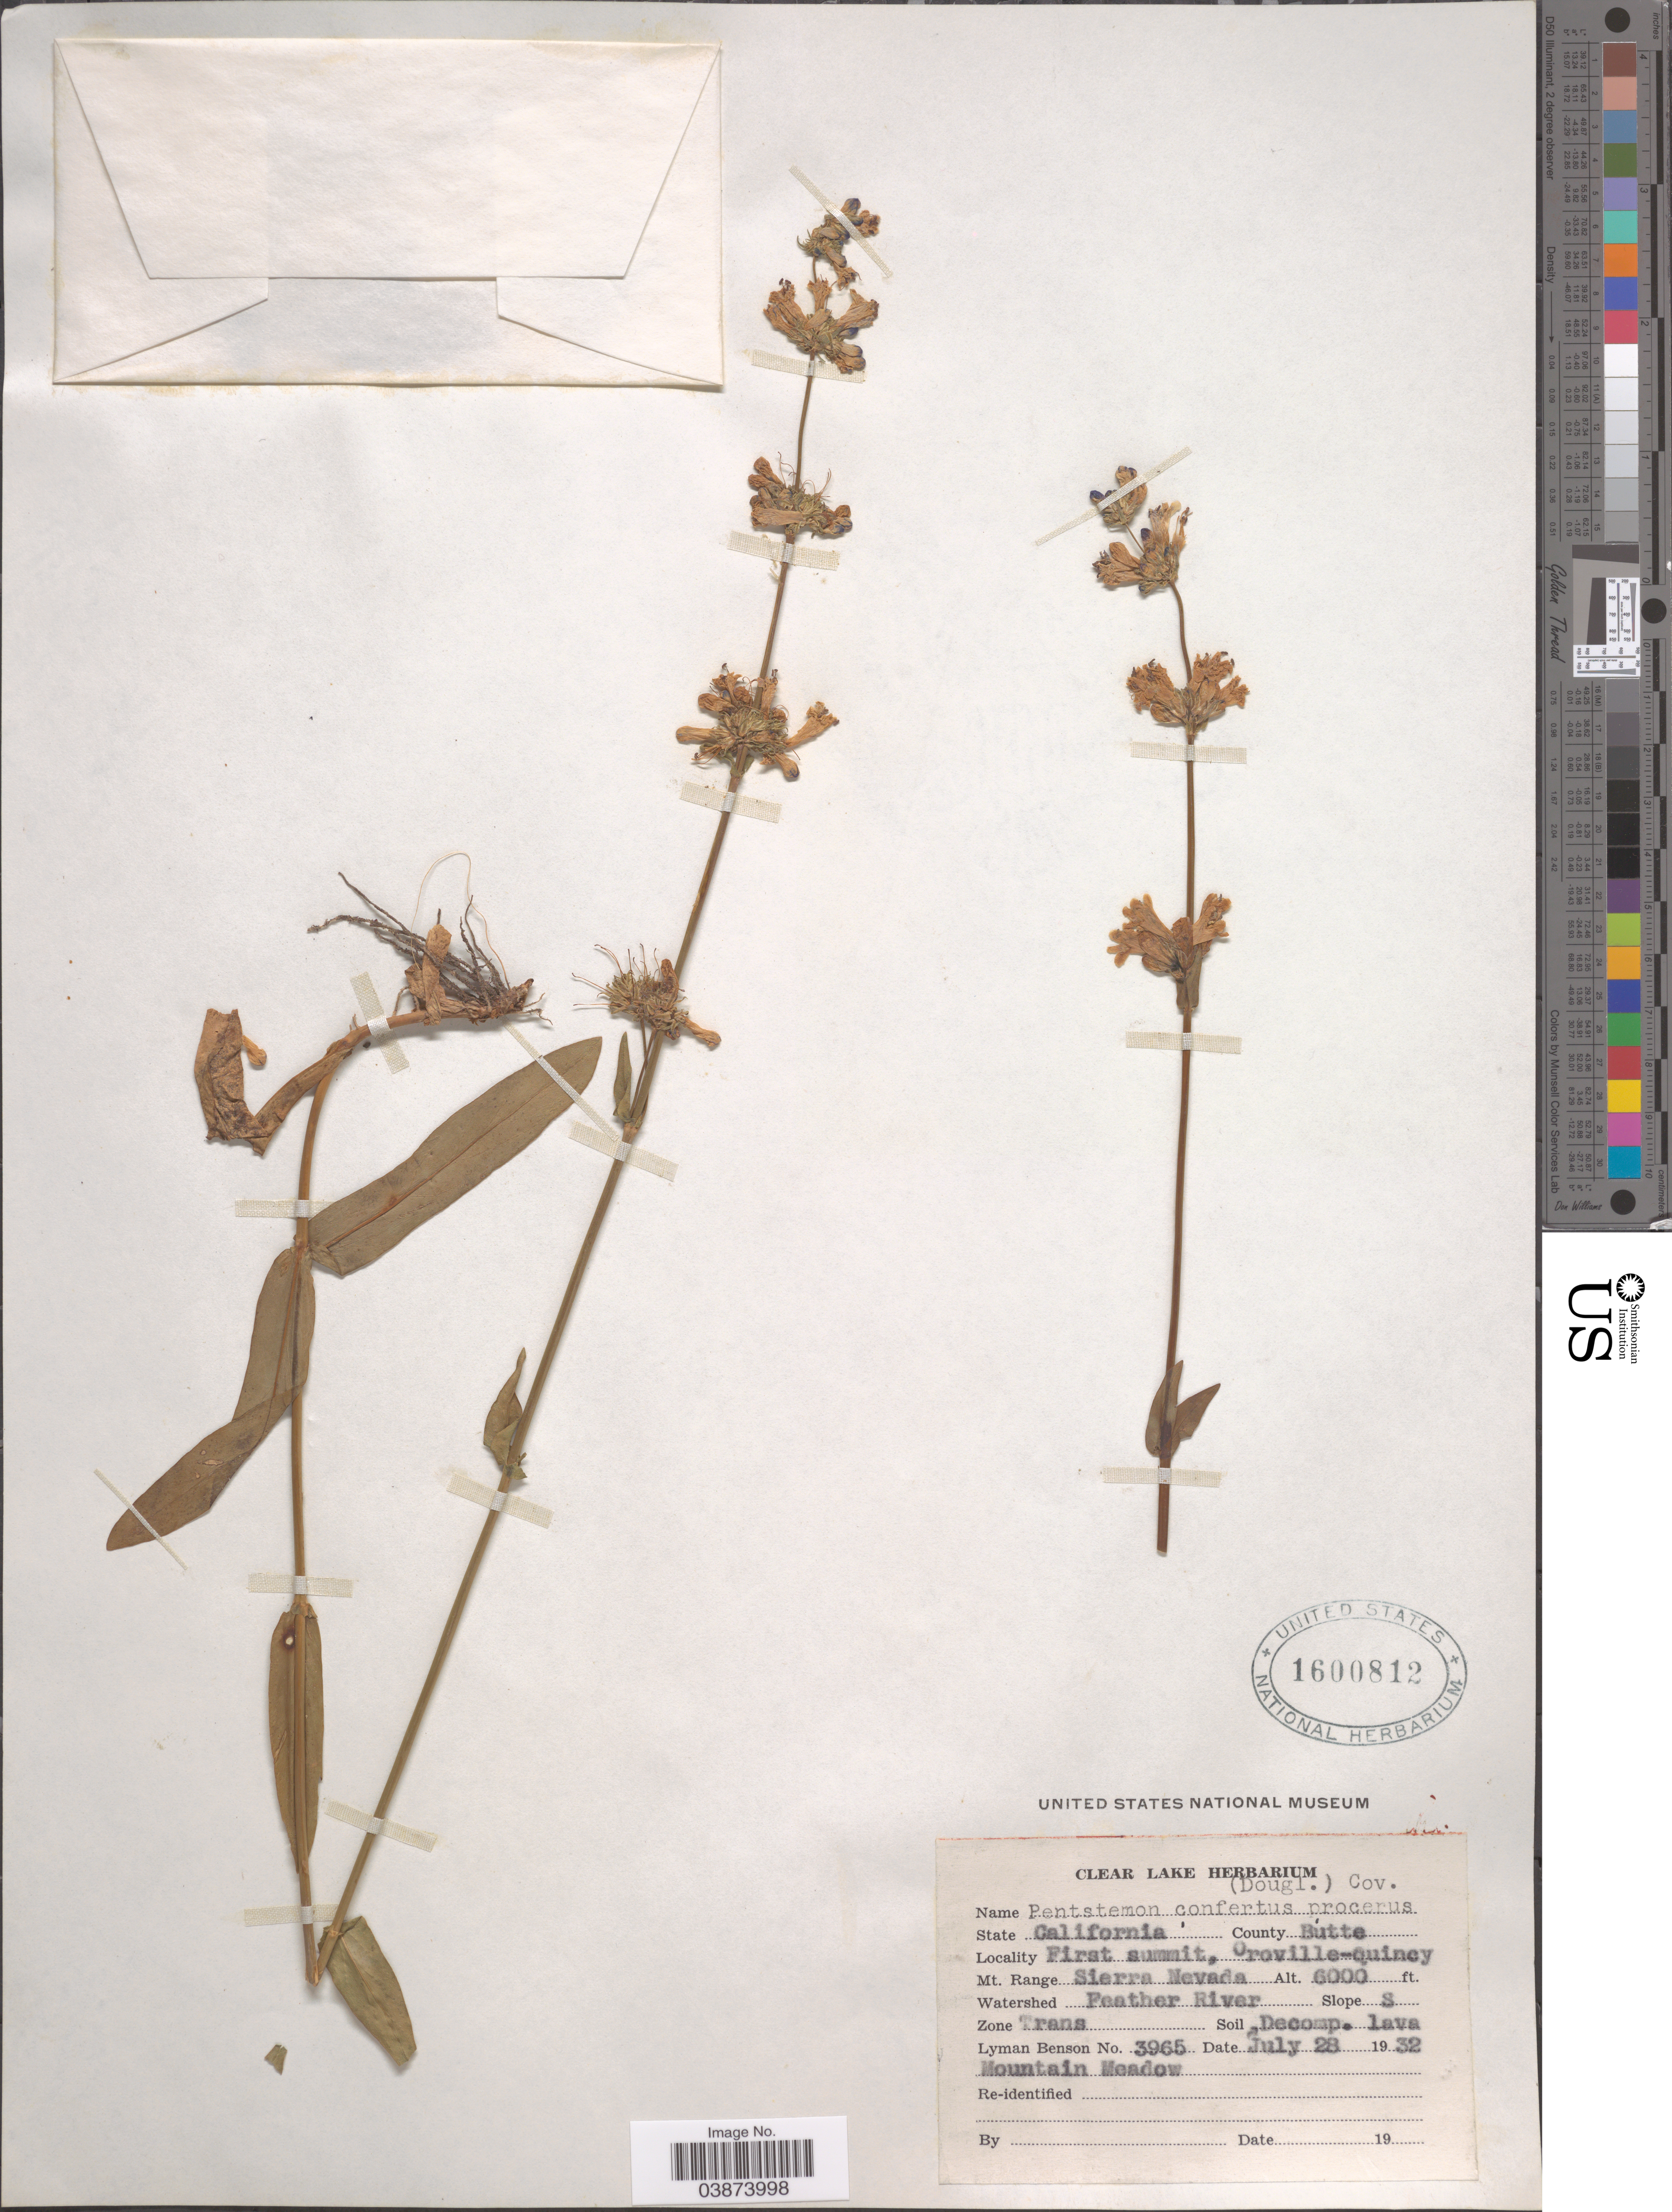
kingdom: Plantae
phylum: Tracheophyta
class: Magnoliopsida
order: Lamiales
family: Plantaginaceae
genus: Penstemon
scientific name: Penstemon confertus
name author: Douglas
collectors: L. D. Benson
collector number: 3965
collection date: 1932-07-28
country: United States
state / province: California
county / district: Butte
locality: County Butte. First summit, Oroville-Quincy. Mt. Range Sierra Nevada. Watershed Feather River. Zone. Trans. Mountain Meadow.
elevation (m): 1829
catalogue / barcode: US 1600812